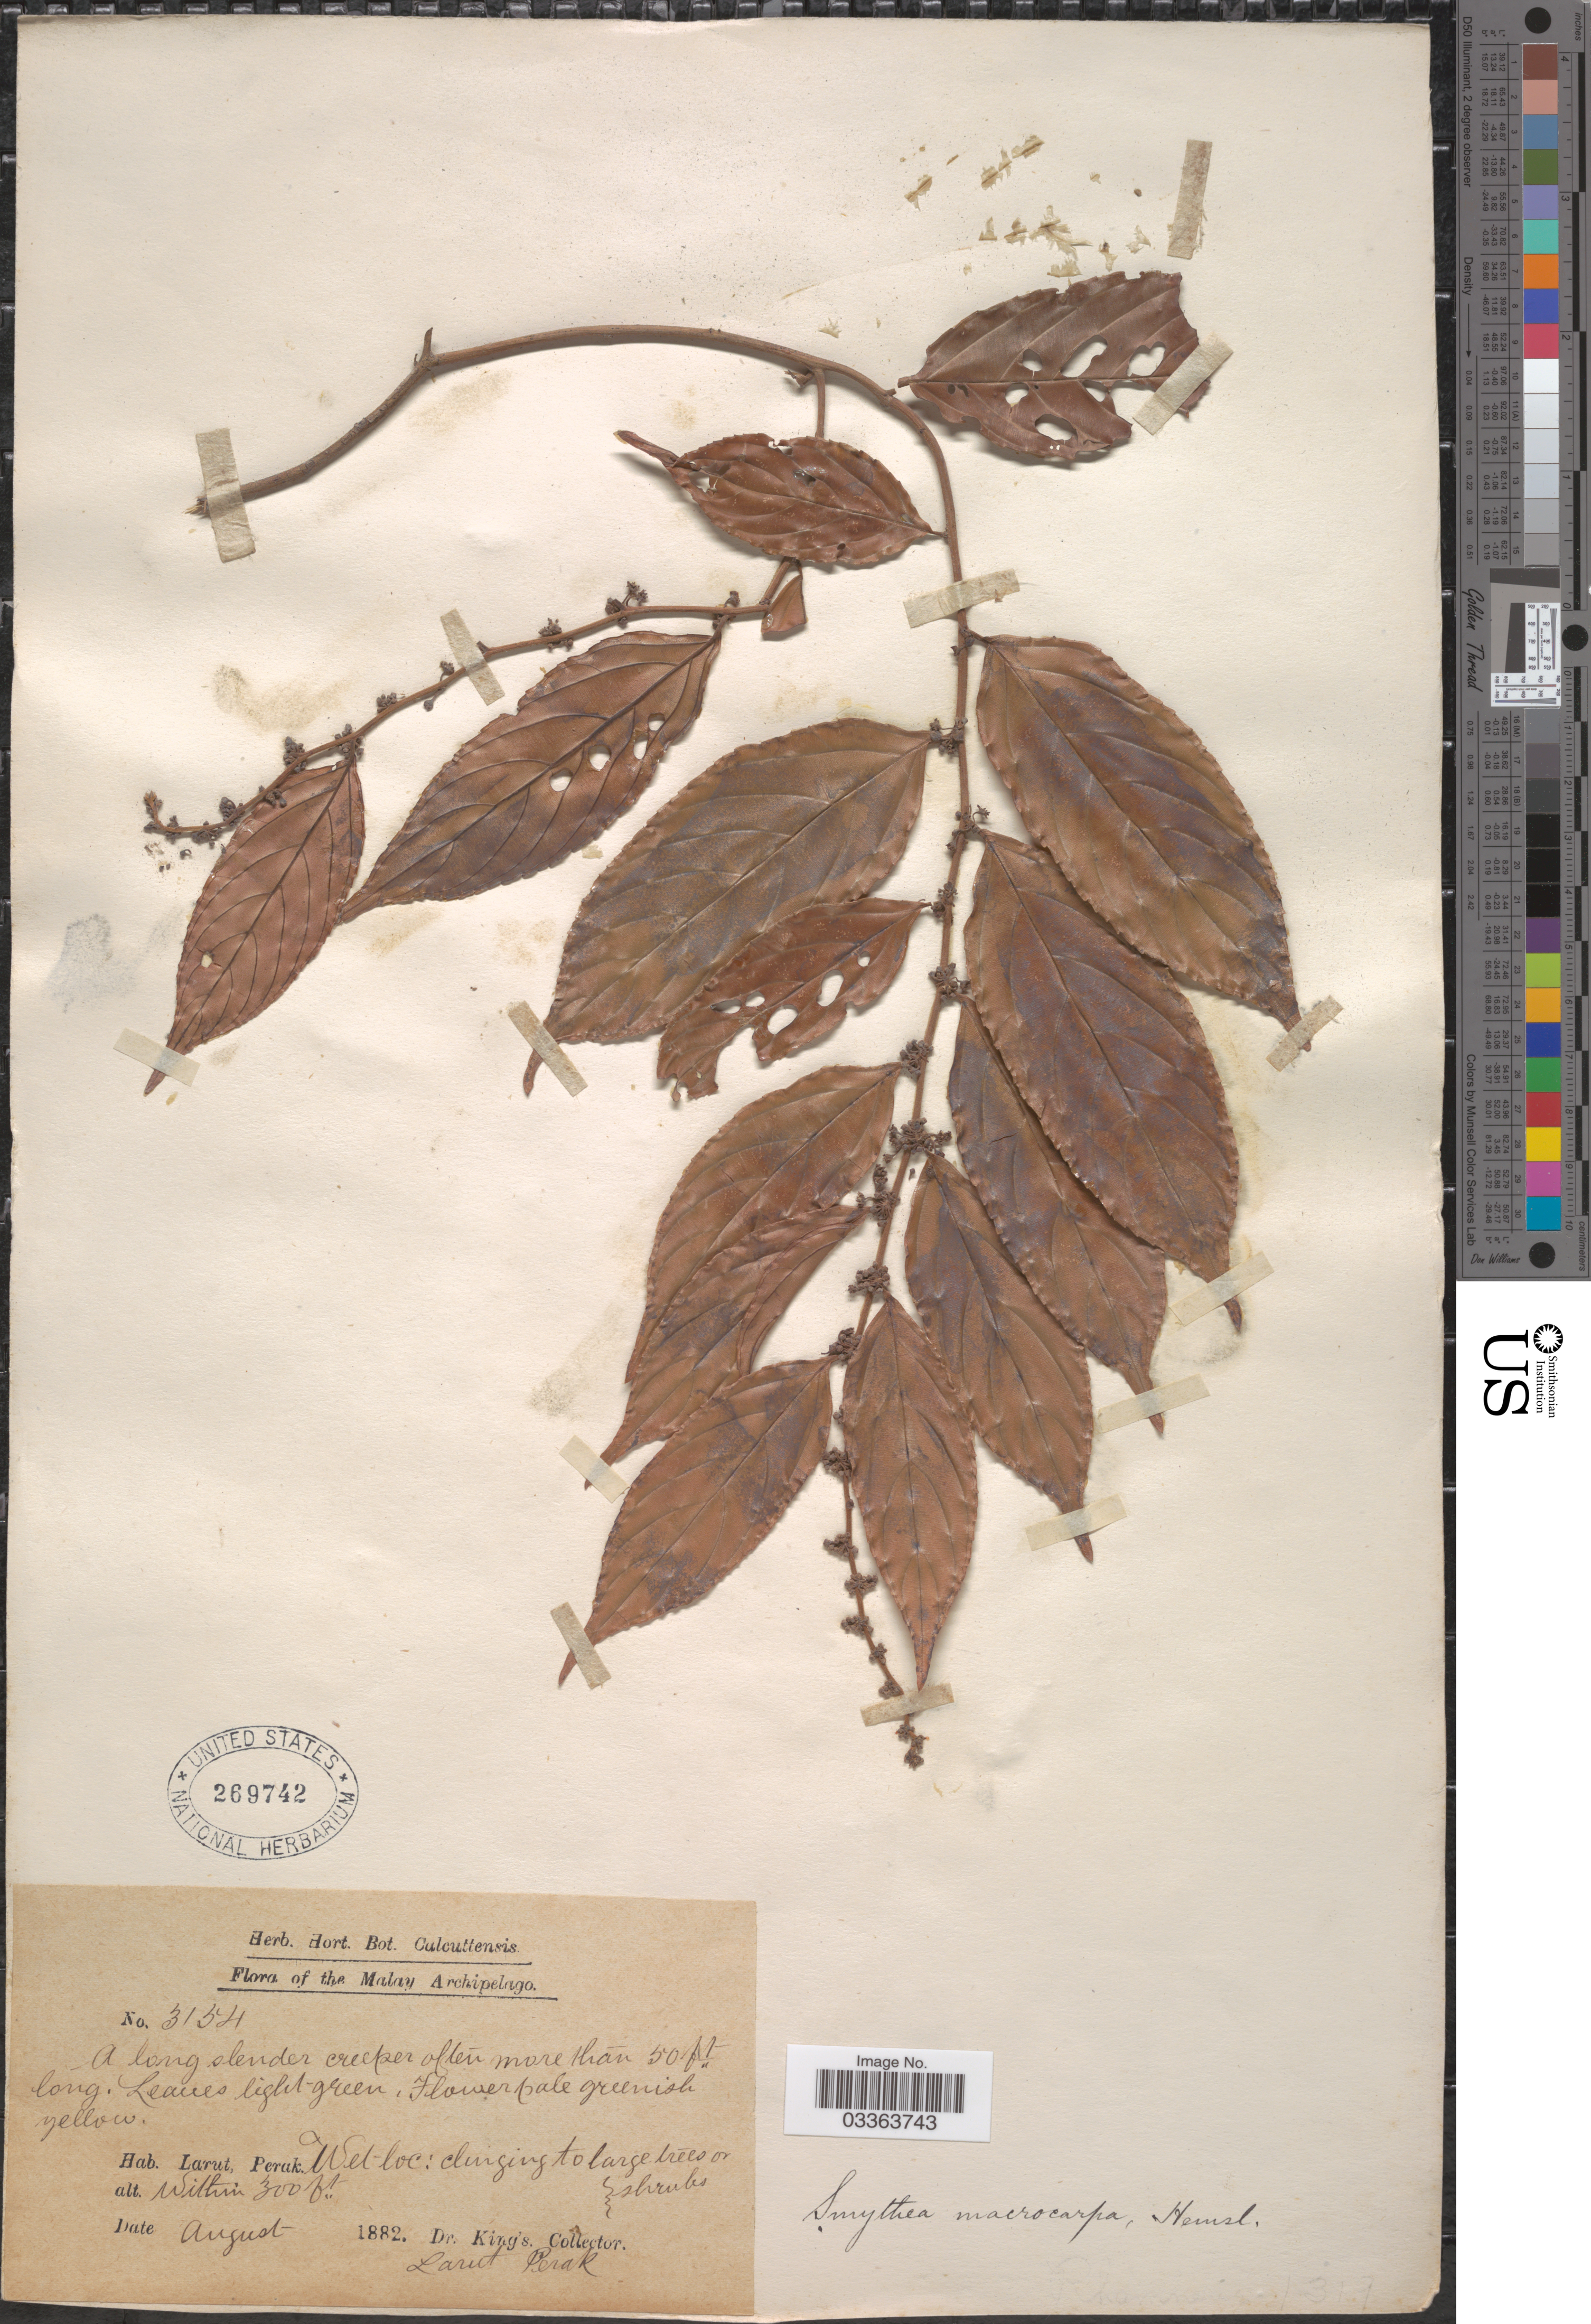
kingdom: Plantae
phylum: Tracheophyta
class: Magnoliopsida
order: Rosales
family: Rhamnaceae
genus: Smythea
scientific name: Smythea macrocarpa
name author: Hemsl.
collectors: Dr. King's collector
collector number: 3154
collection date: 1882-08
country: Malaysia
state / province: Perak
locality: The Malay Archipelago. Larut.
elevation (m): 91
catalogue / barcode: US 269742